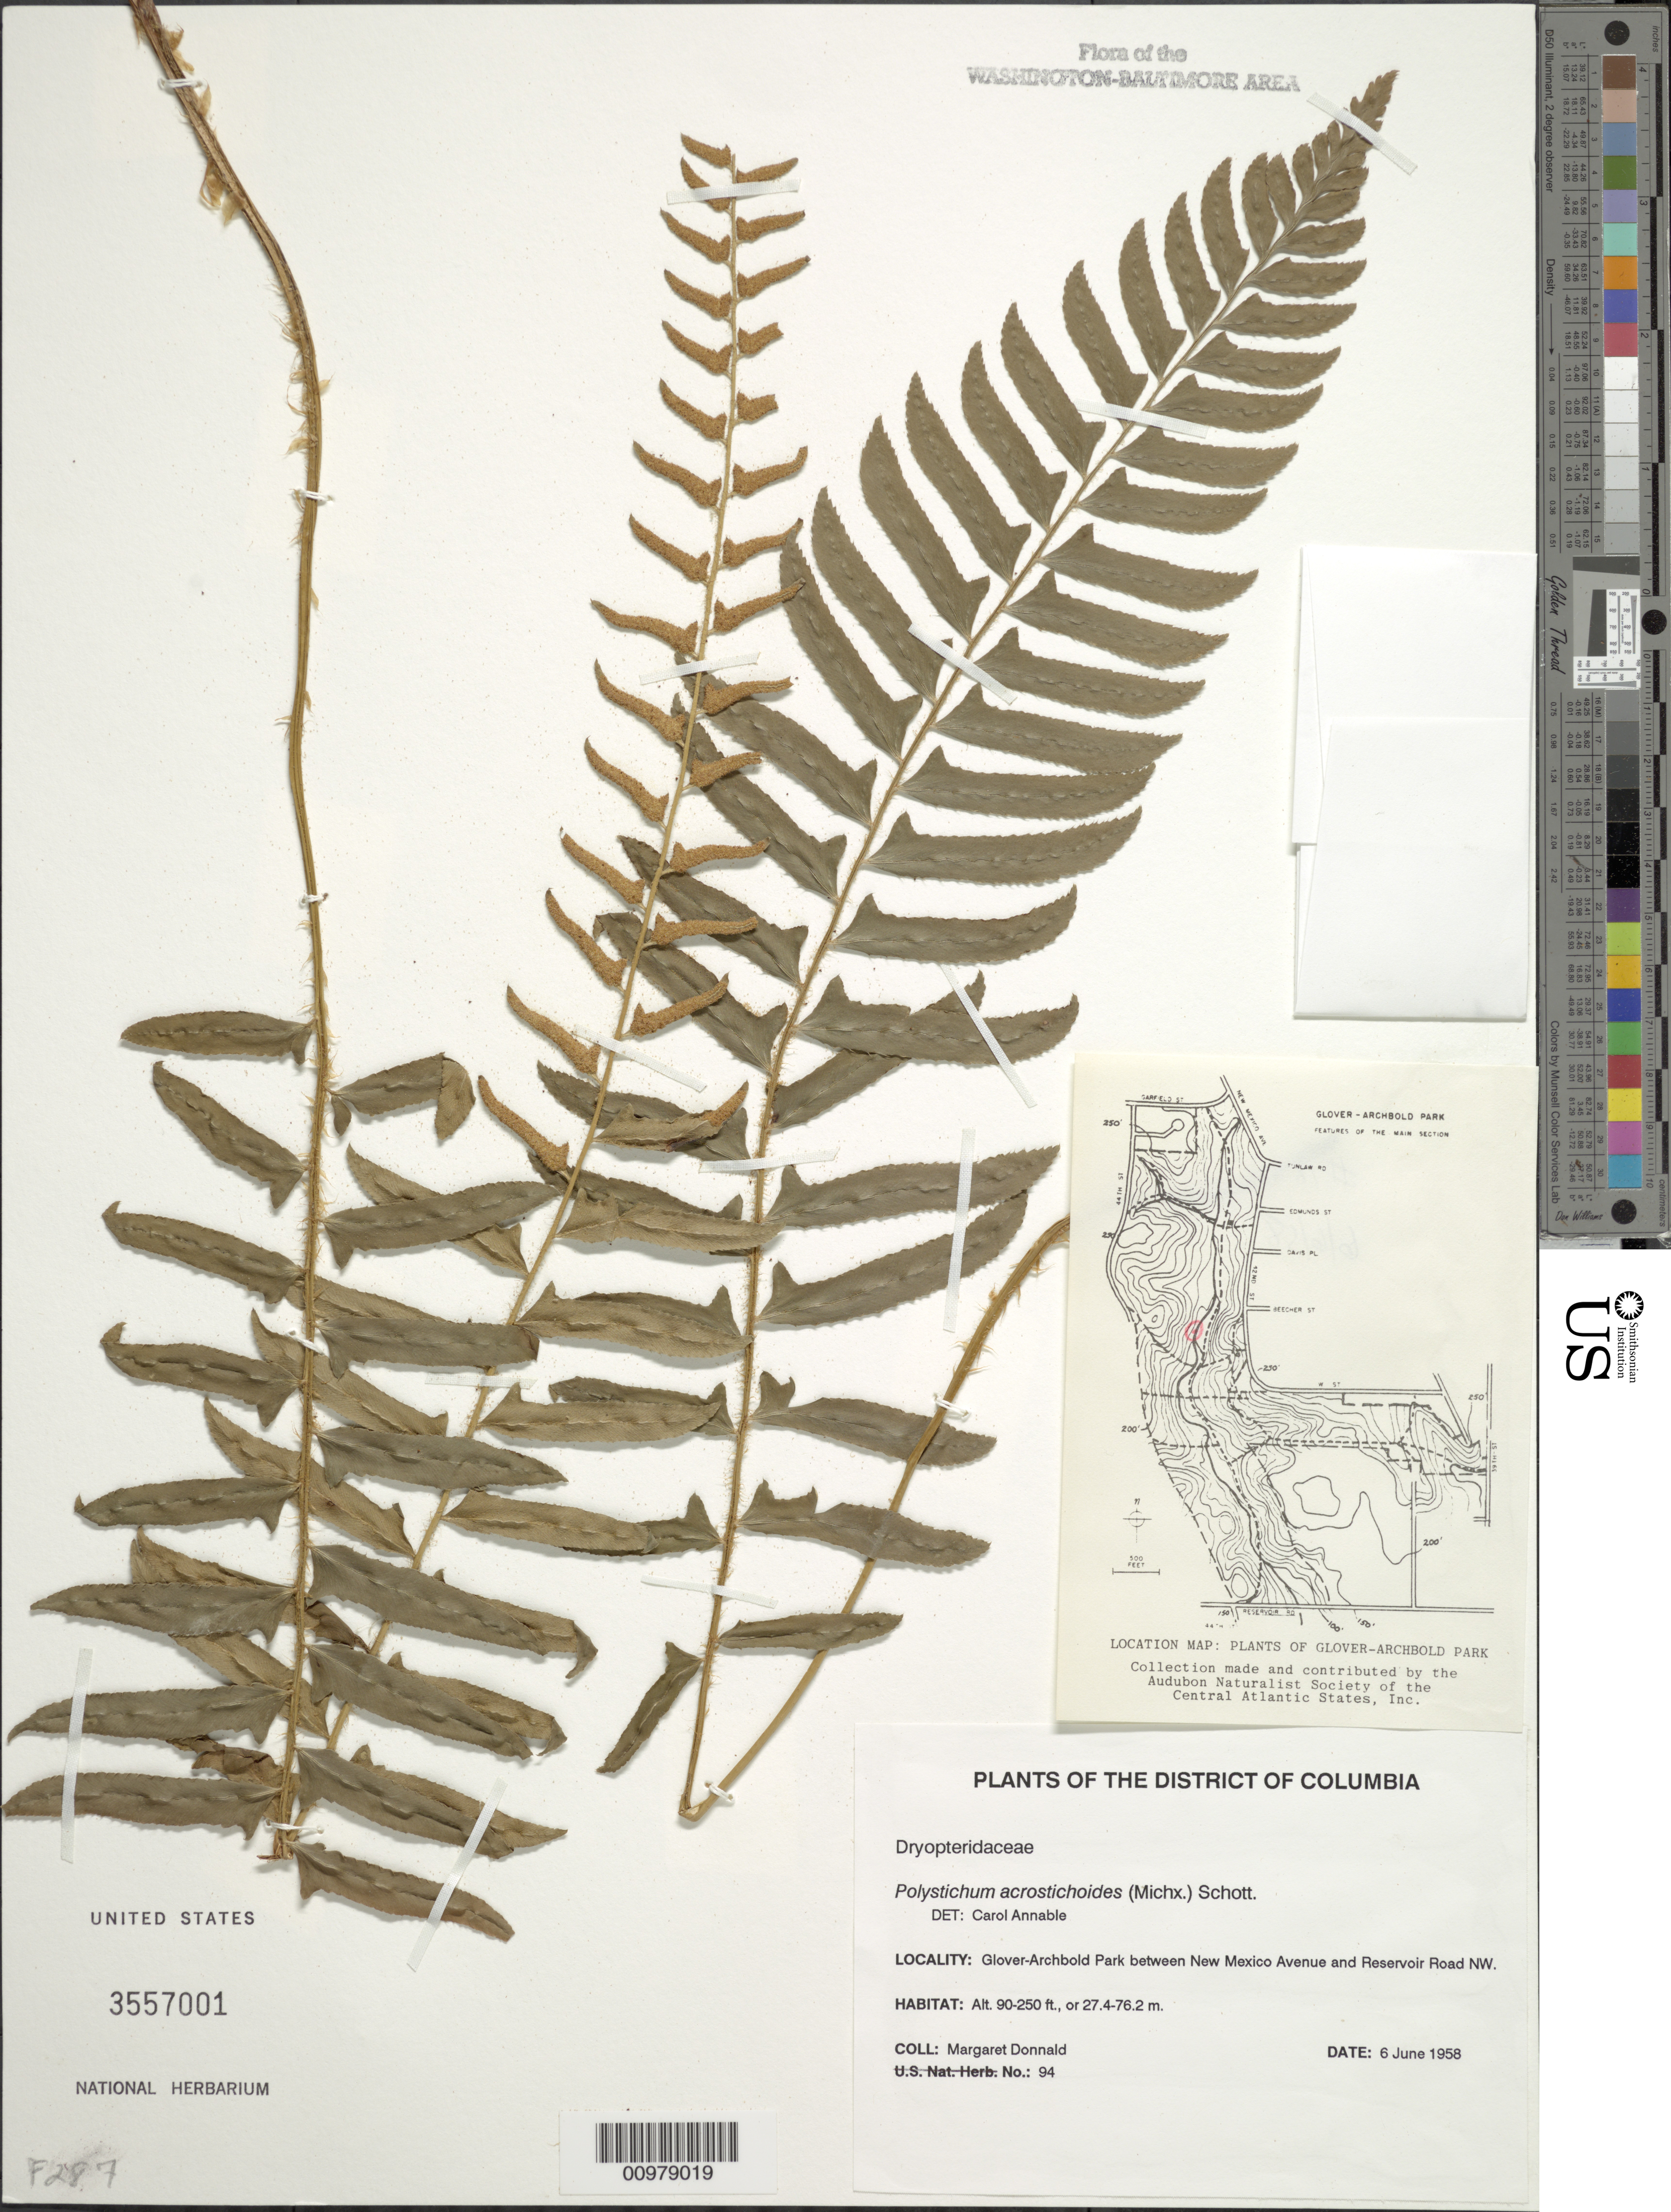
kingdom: Plantae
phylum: Tracheophyta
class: Polypodiopsida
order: Polypodiales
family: Dryopteridaceae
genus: Polystichum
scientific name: Polystichum acrostichoides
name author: (Michx.) Schott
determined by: Annable, C. R.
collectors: M. Donnald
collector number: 94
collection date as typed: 6 Jun 1958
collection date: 1958-06-06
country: United States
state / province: District of Columbia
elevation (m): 27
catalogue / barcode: US 3557001